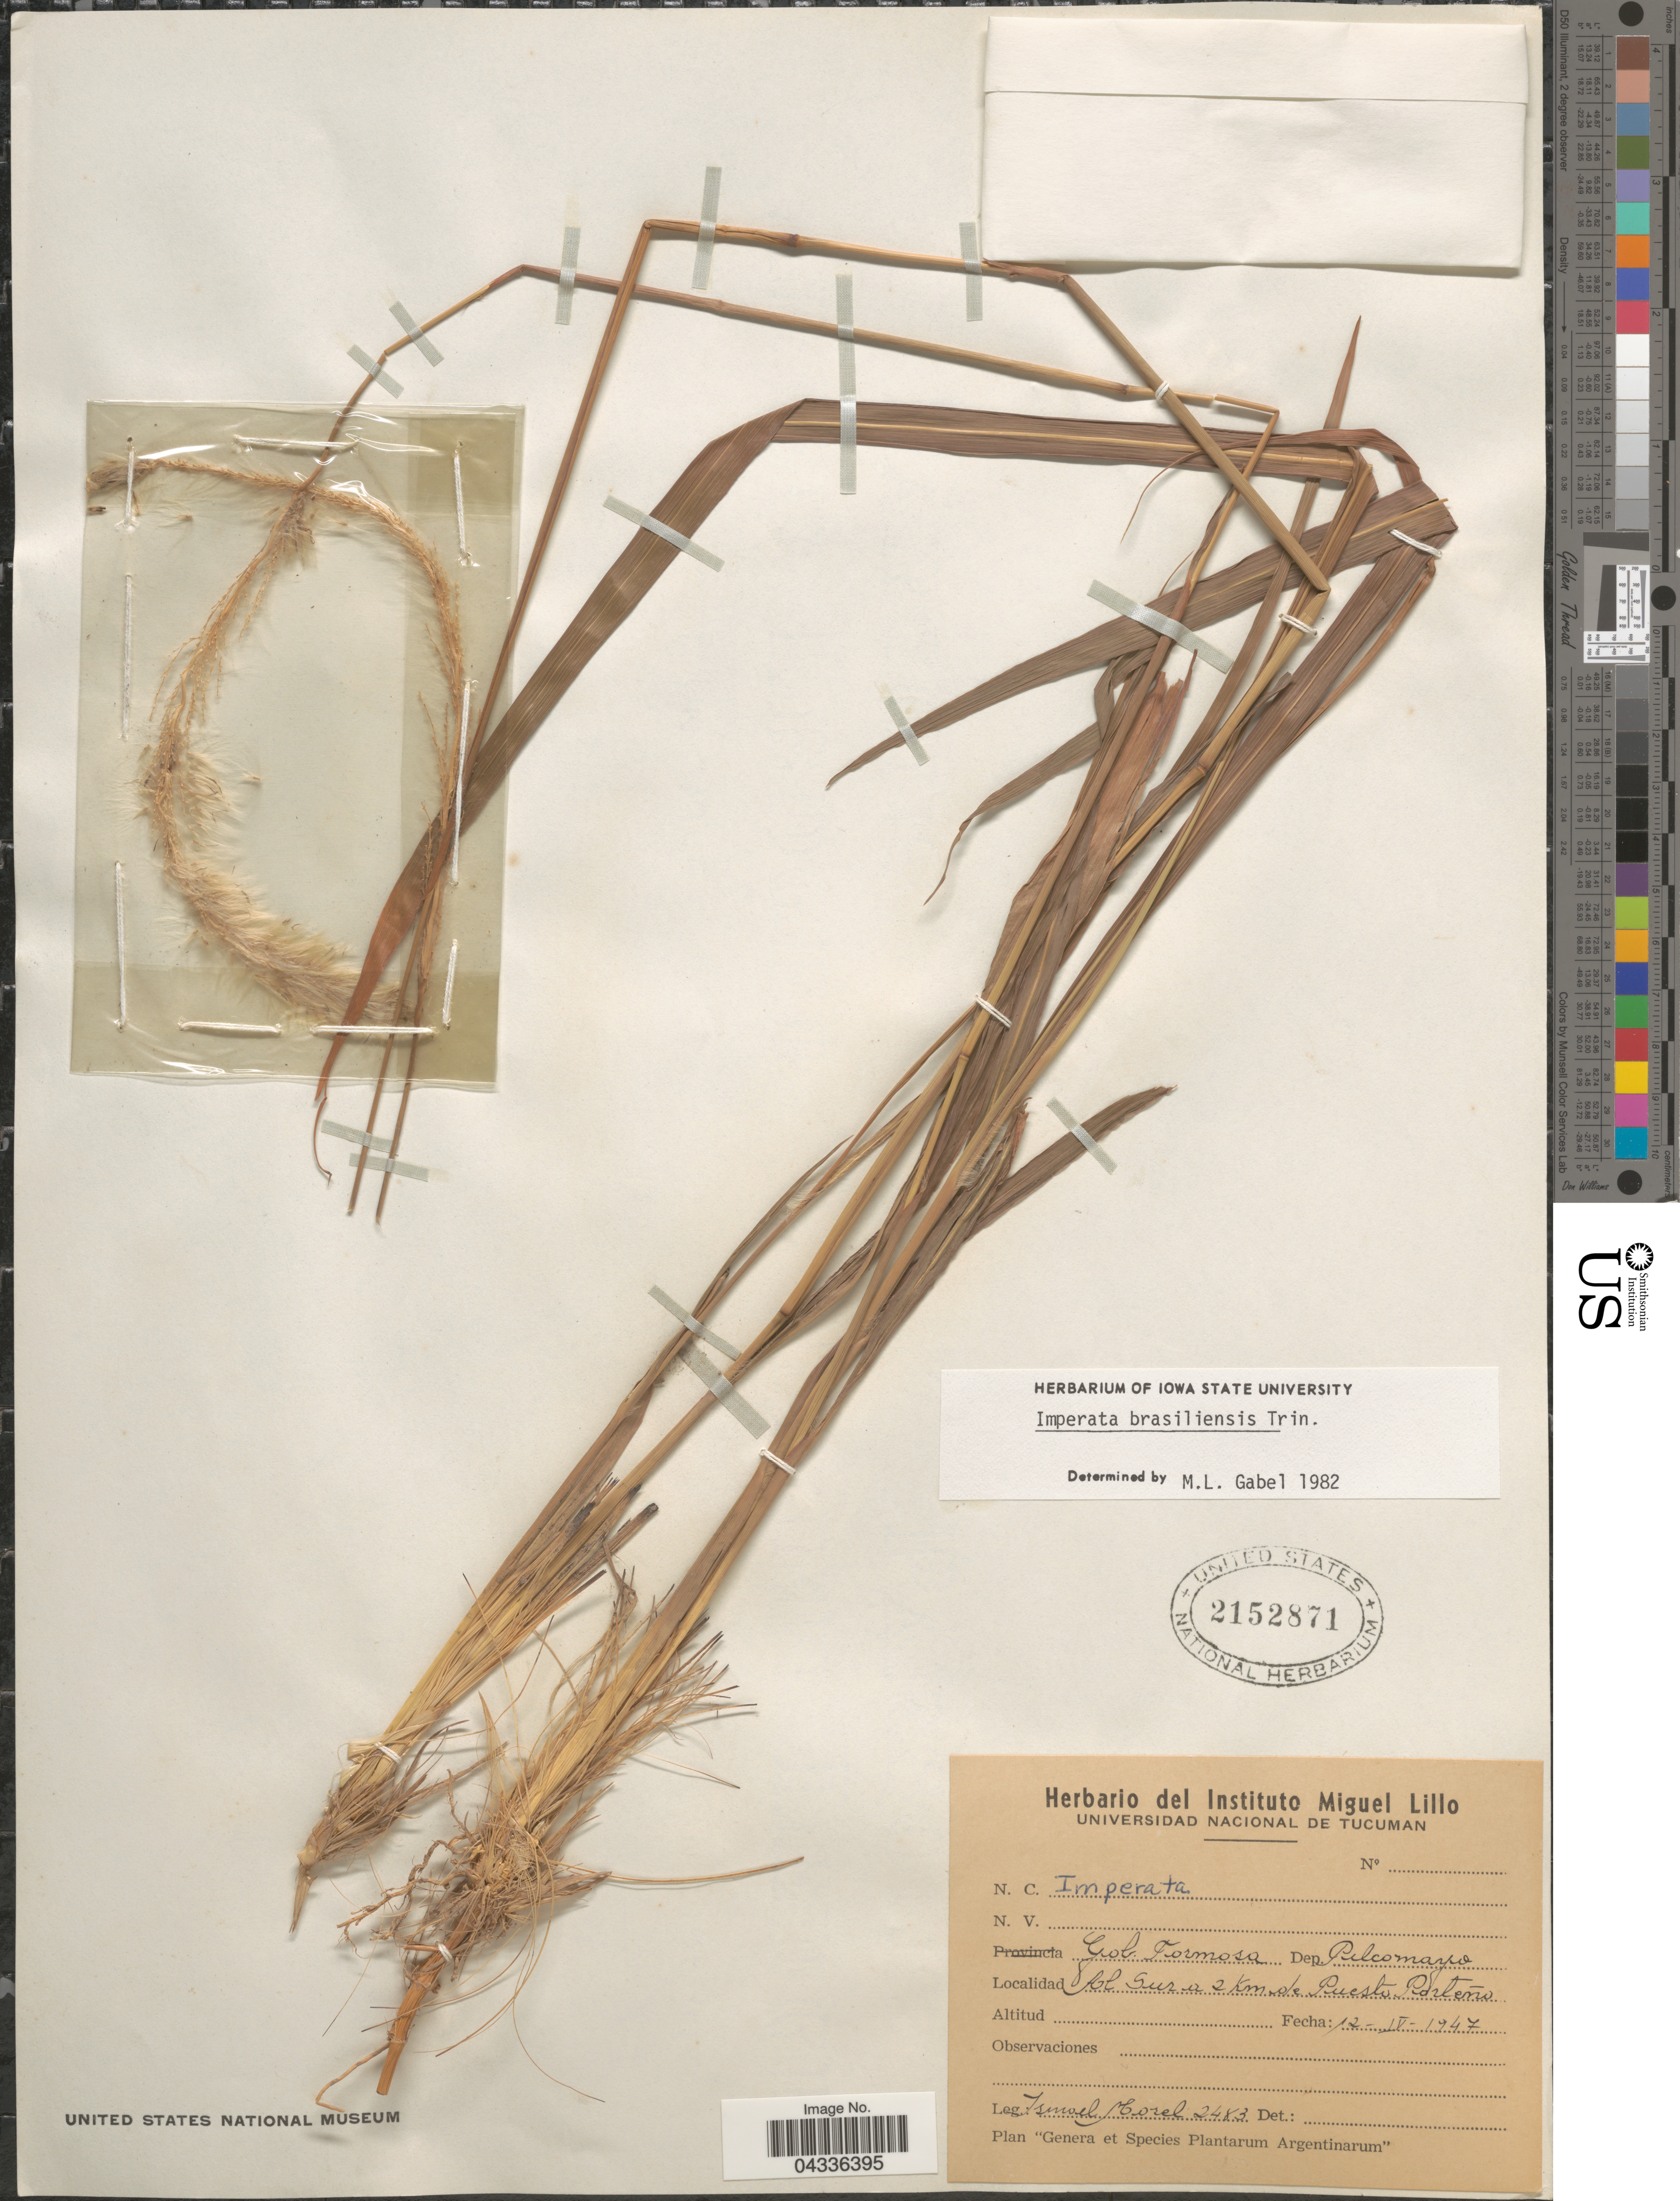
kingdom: Plantae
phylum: Tracheophyta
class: Liliopsida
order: Poales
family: Poaceae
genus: Imperata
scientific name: Imperata brasiliensis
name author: Trin.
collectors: I. Morel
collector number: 2483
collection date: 1947-04-12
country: Argentina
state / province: Formosa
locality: Gob. Formosa. Dep. Pilcomayo. Al Sur a 2 Km de Puesto Porteño.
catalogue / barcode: US 2152871